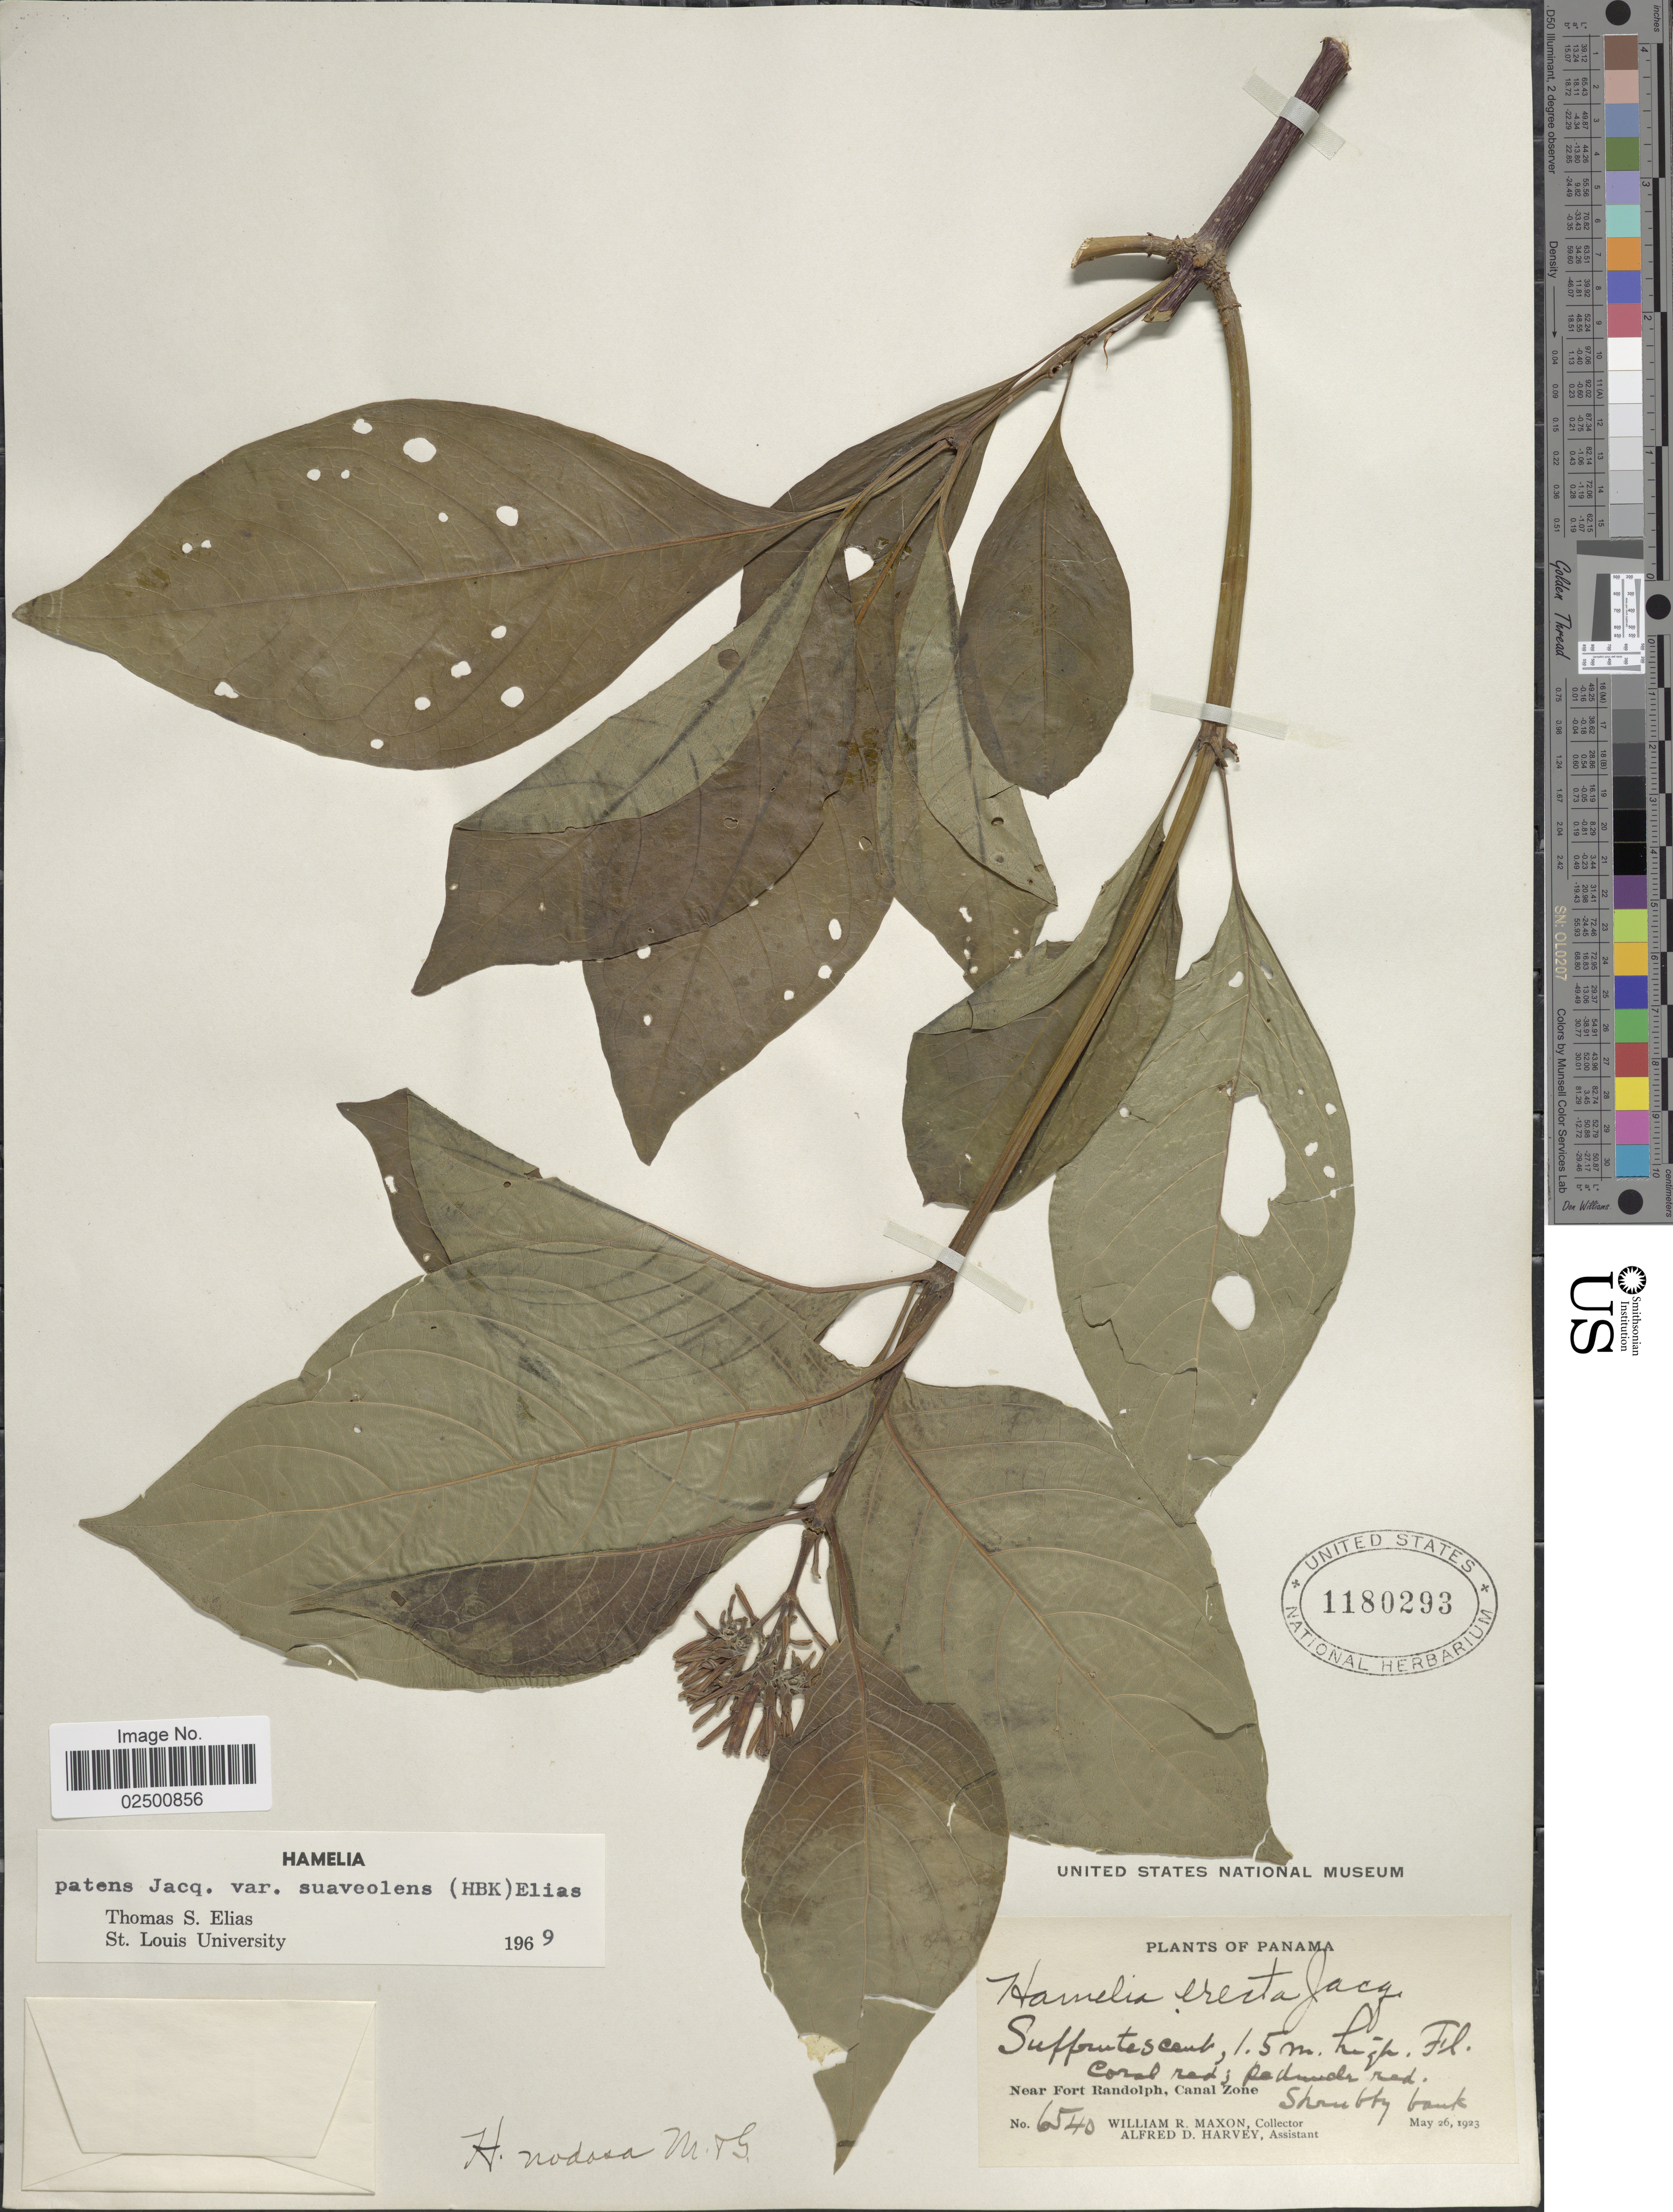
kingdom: Plantae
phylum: Tracheophyta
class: Magnoliopsida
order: Gentianales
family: Rubiaceae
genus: Hamelia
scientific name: Hamelia patens var. suaveolens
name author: (Kunth)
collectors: W. R. Maxon & A. D. Harvey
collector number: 6540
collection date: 1923-05-26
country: Panama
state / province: Colón / Panamá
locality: Near Fort Randolph, Canal Zone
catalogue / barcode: US 1180293